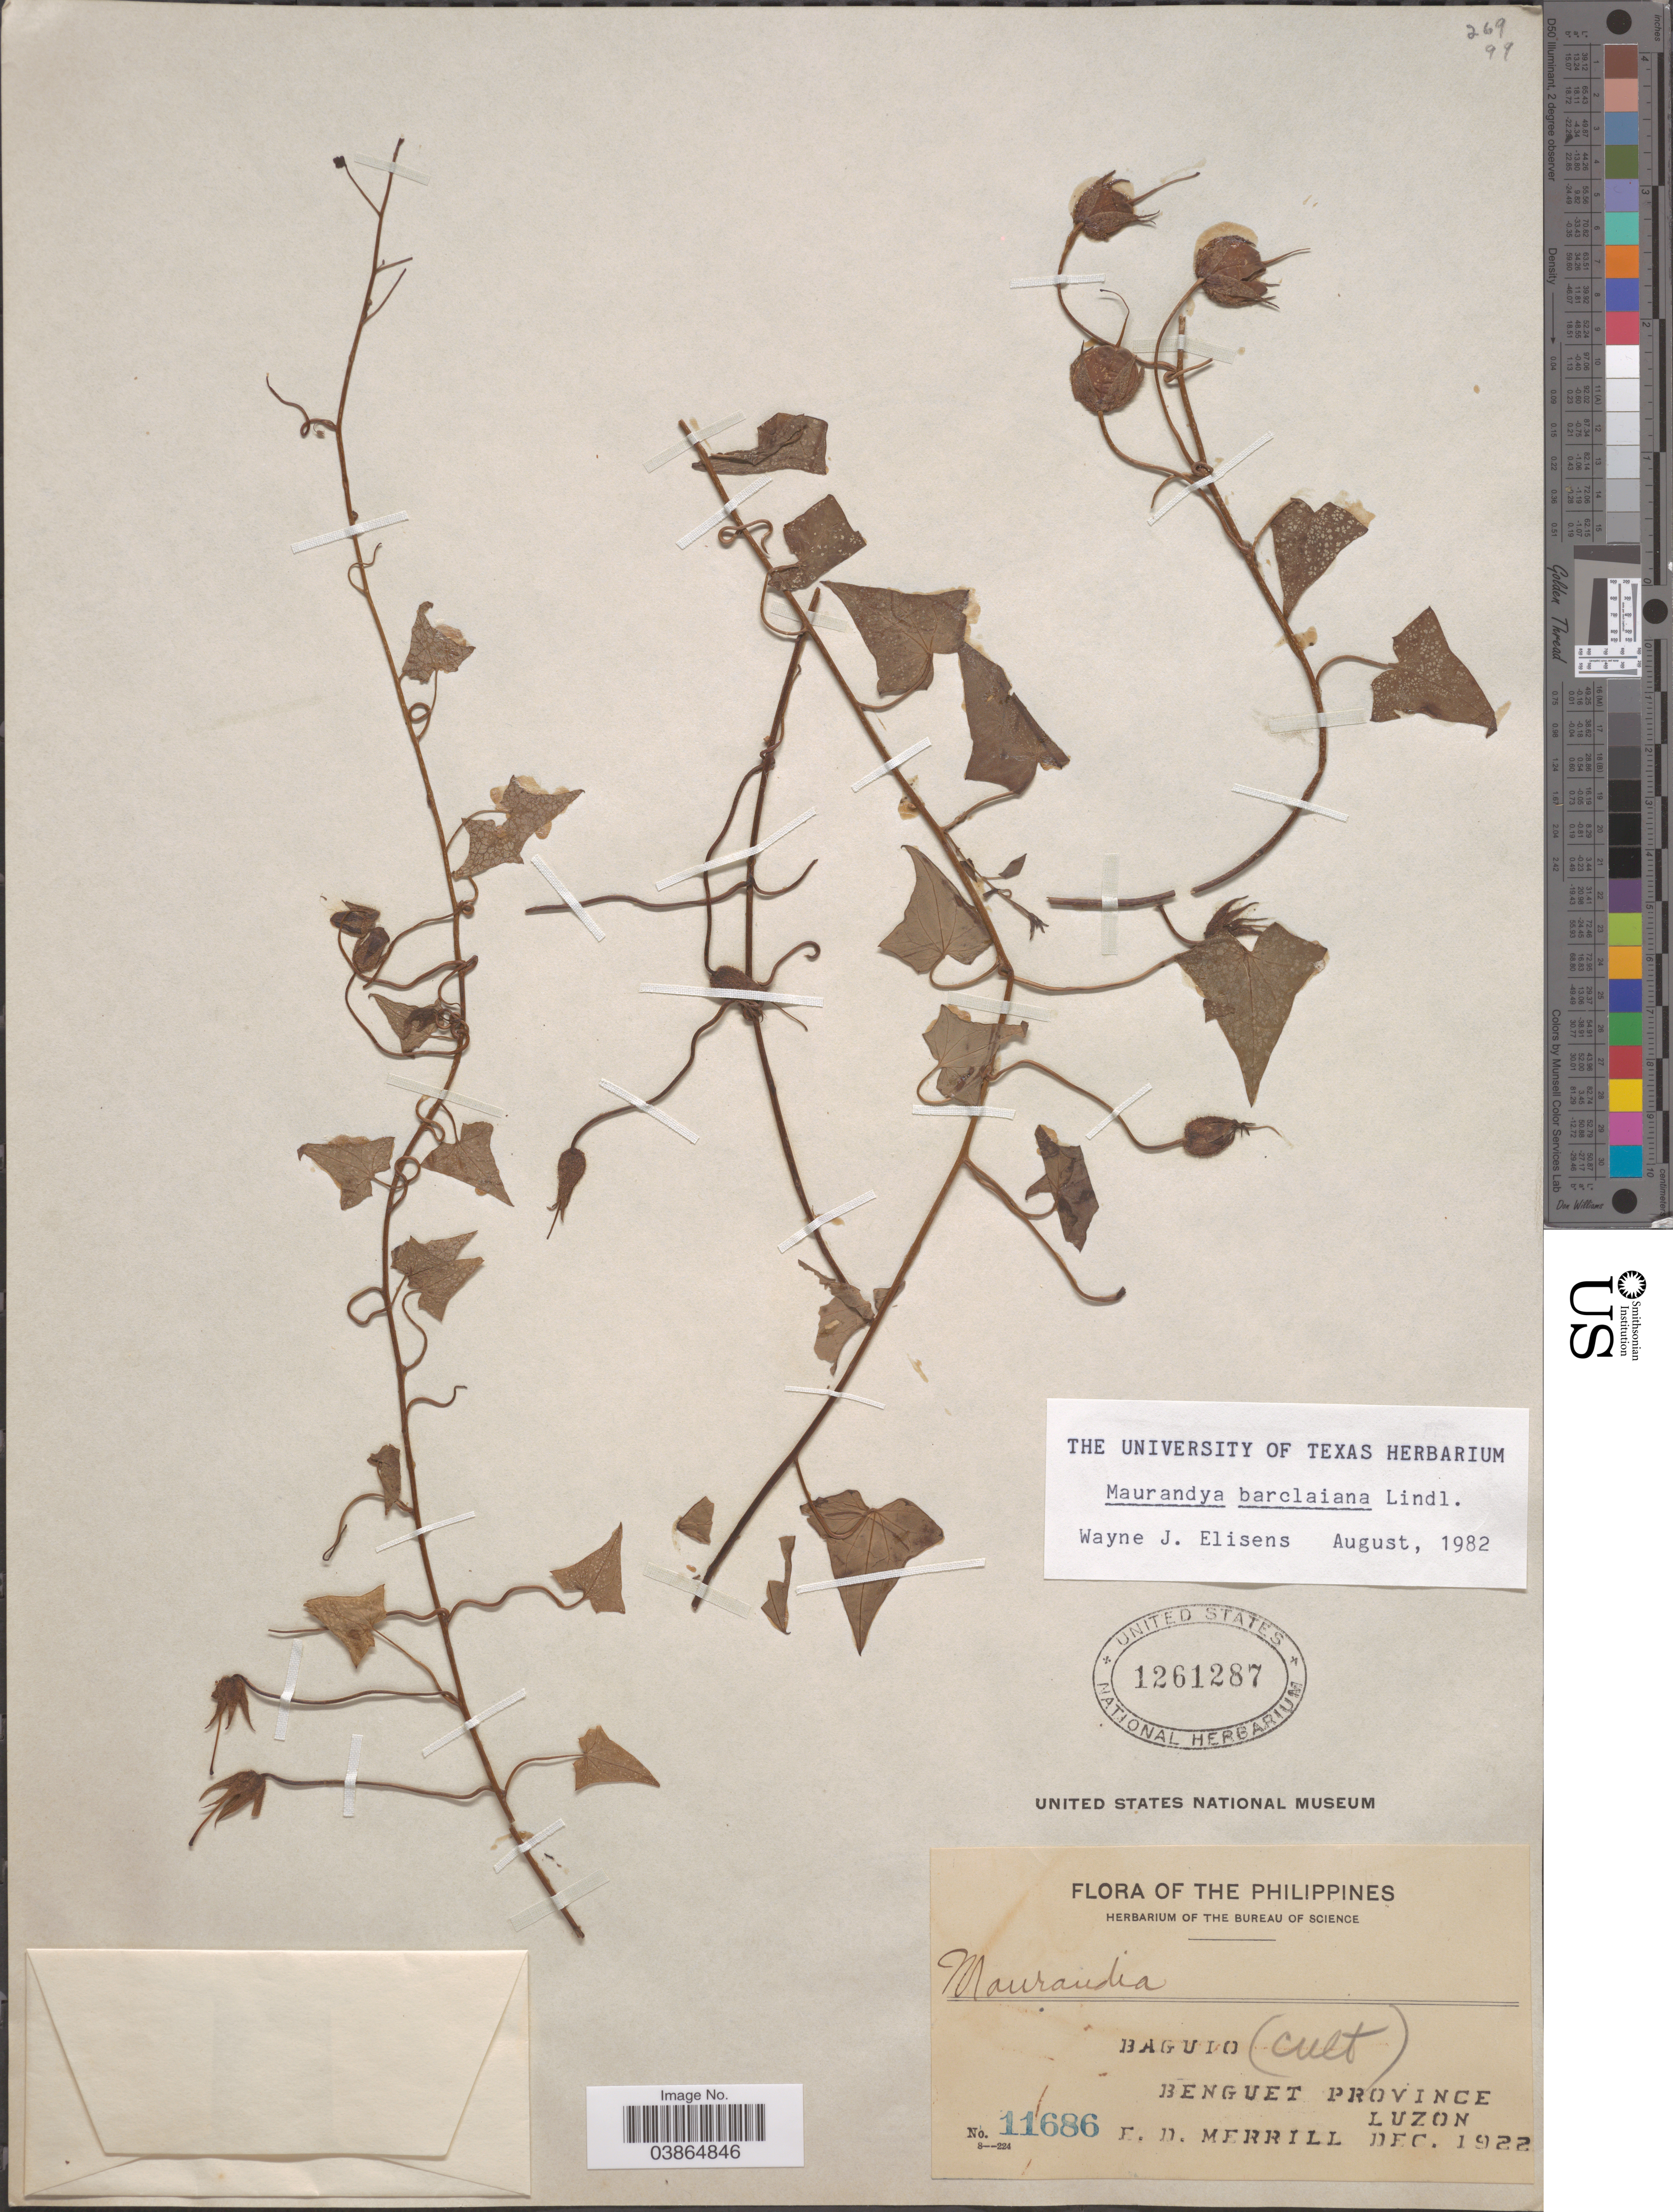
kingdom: Plantae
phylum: Tracheophyta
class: Magnoliopsida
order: Lamiales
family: Plantaginaceae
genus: Maurandya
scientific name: Maurandya barclayana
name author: Lindl.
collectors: E. D. Merrill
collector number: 11686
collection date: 1922-12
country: Philippines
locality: Baguio. Benguet Province. Luzon.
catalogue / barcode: US 1261287